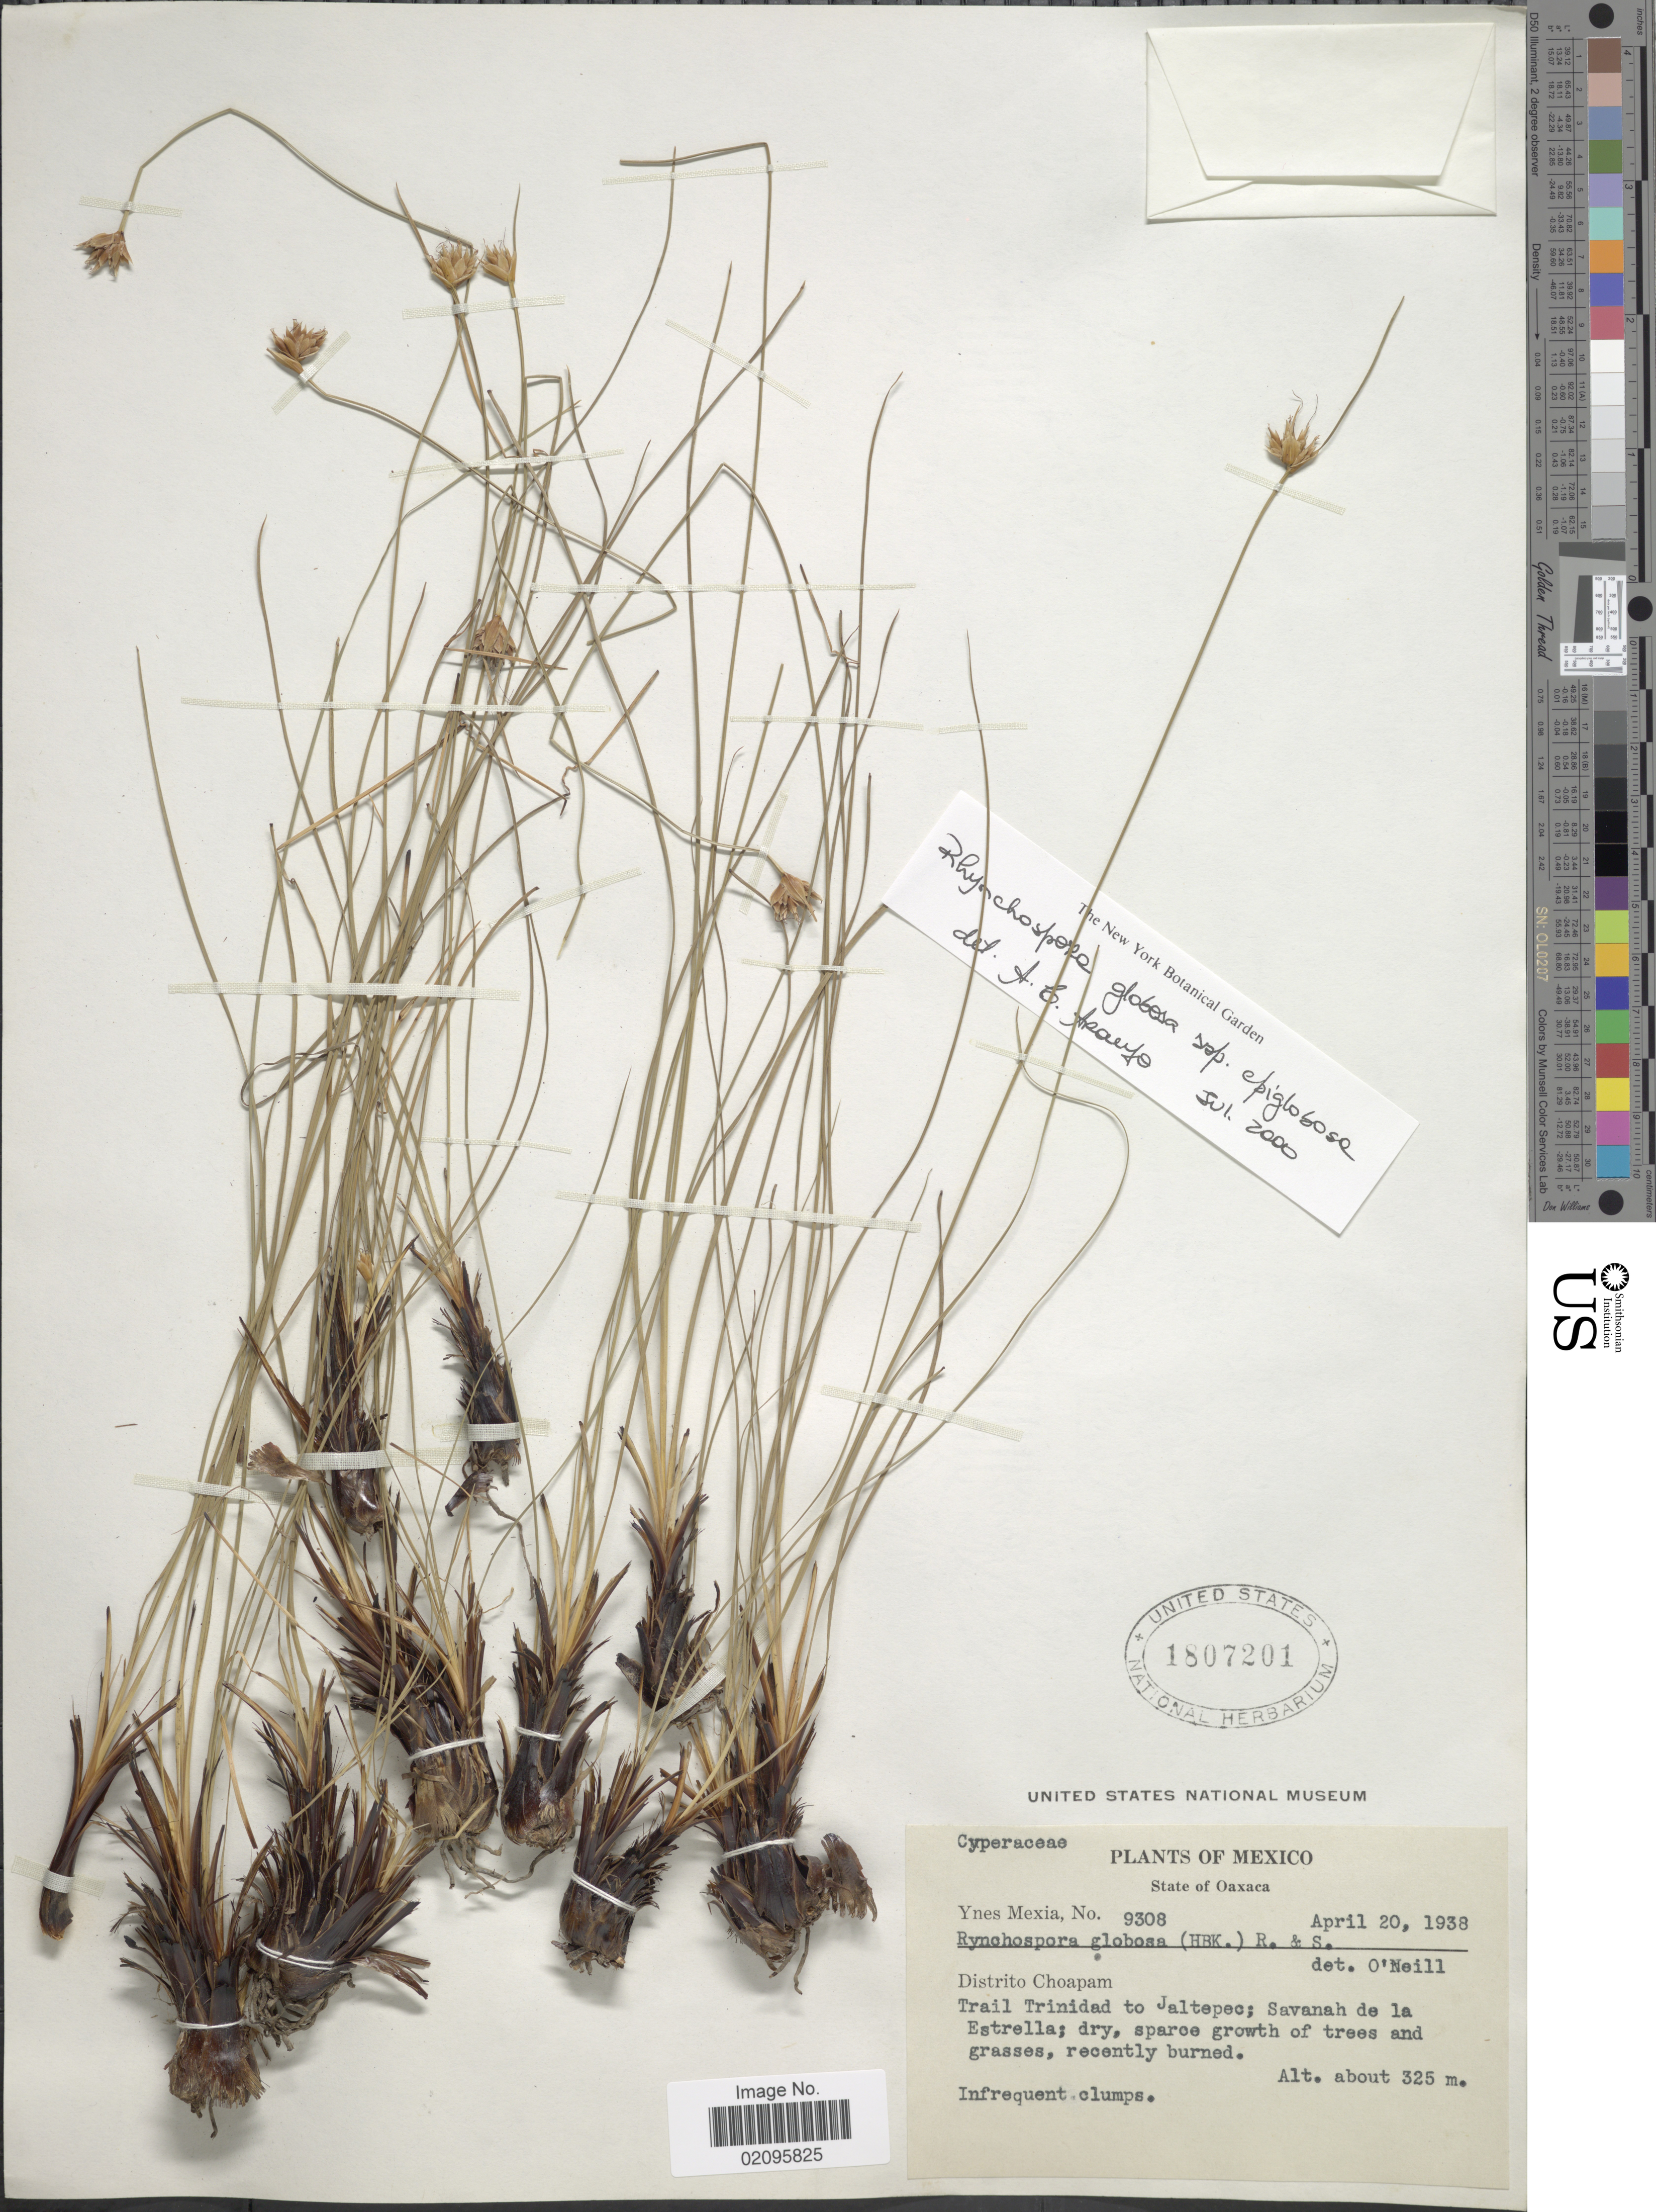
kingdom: Plantae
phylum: Tracheophyta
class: Liliopsida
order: Poales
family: Cyperaceae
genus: Rhynchospora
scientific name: Rhynchospora globosa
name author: (Kunth) Roem. & Schult.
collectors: Y. Mexia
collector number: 9308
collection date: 1938-04-20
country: Mexico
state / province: Oaxaca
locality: Distrito Choapam, Trail Trinidad to Jaltepec; Savanah de la Estrella.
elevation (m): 325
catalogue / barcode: US 1807201